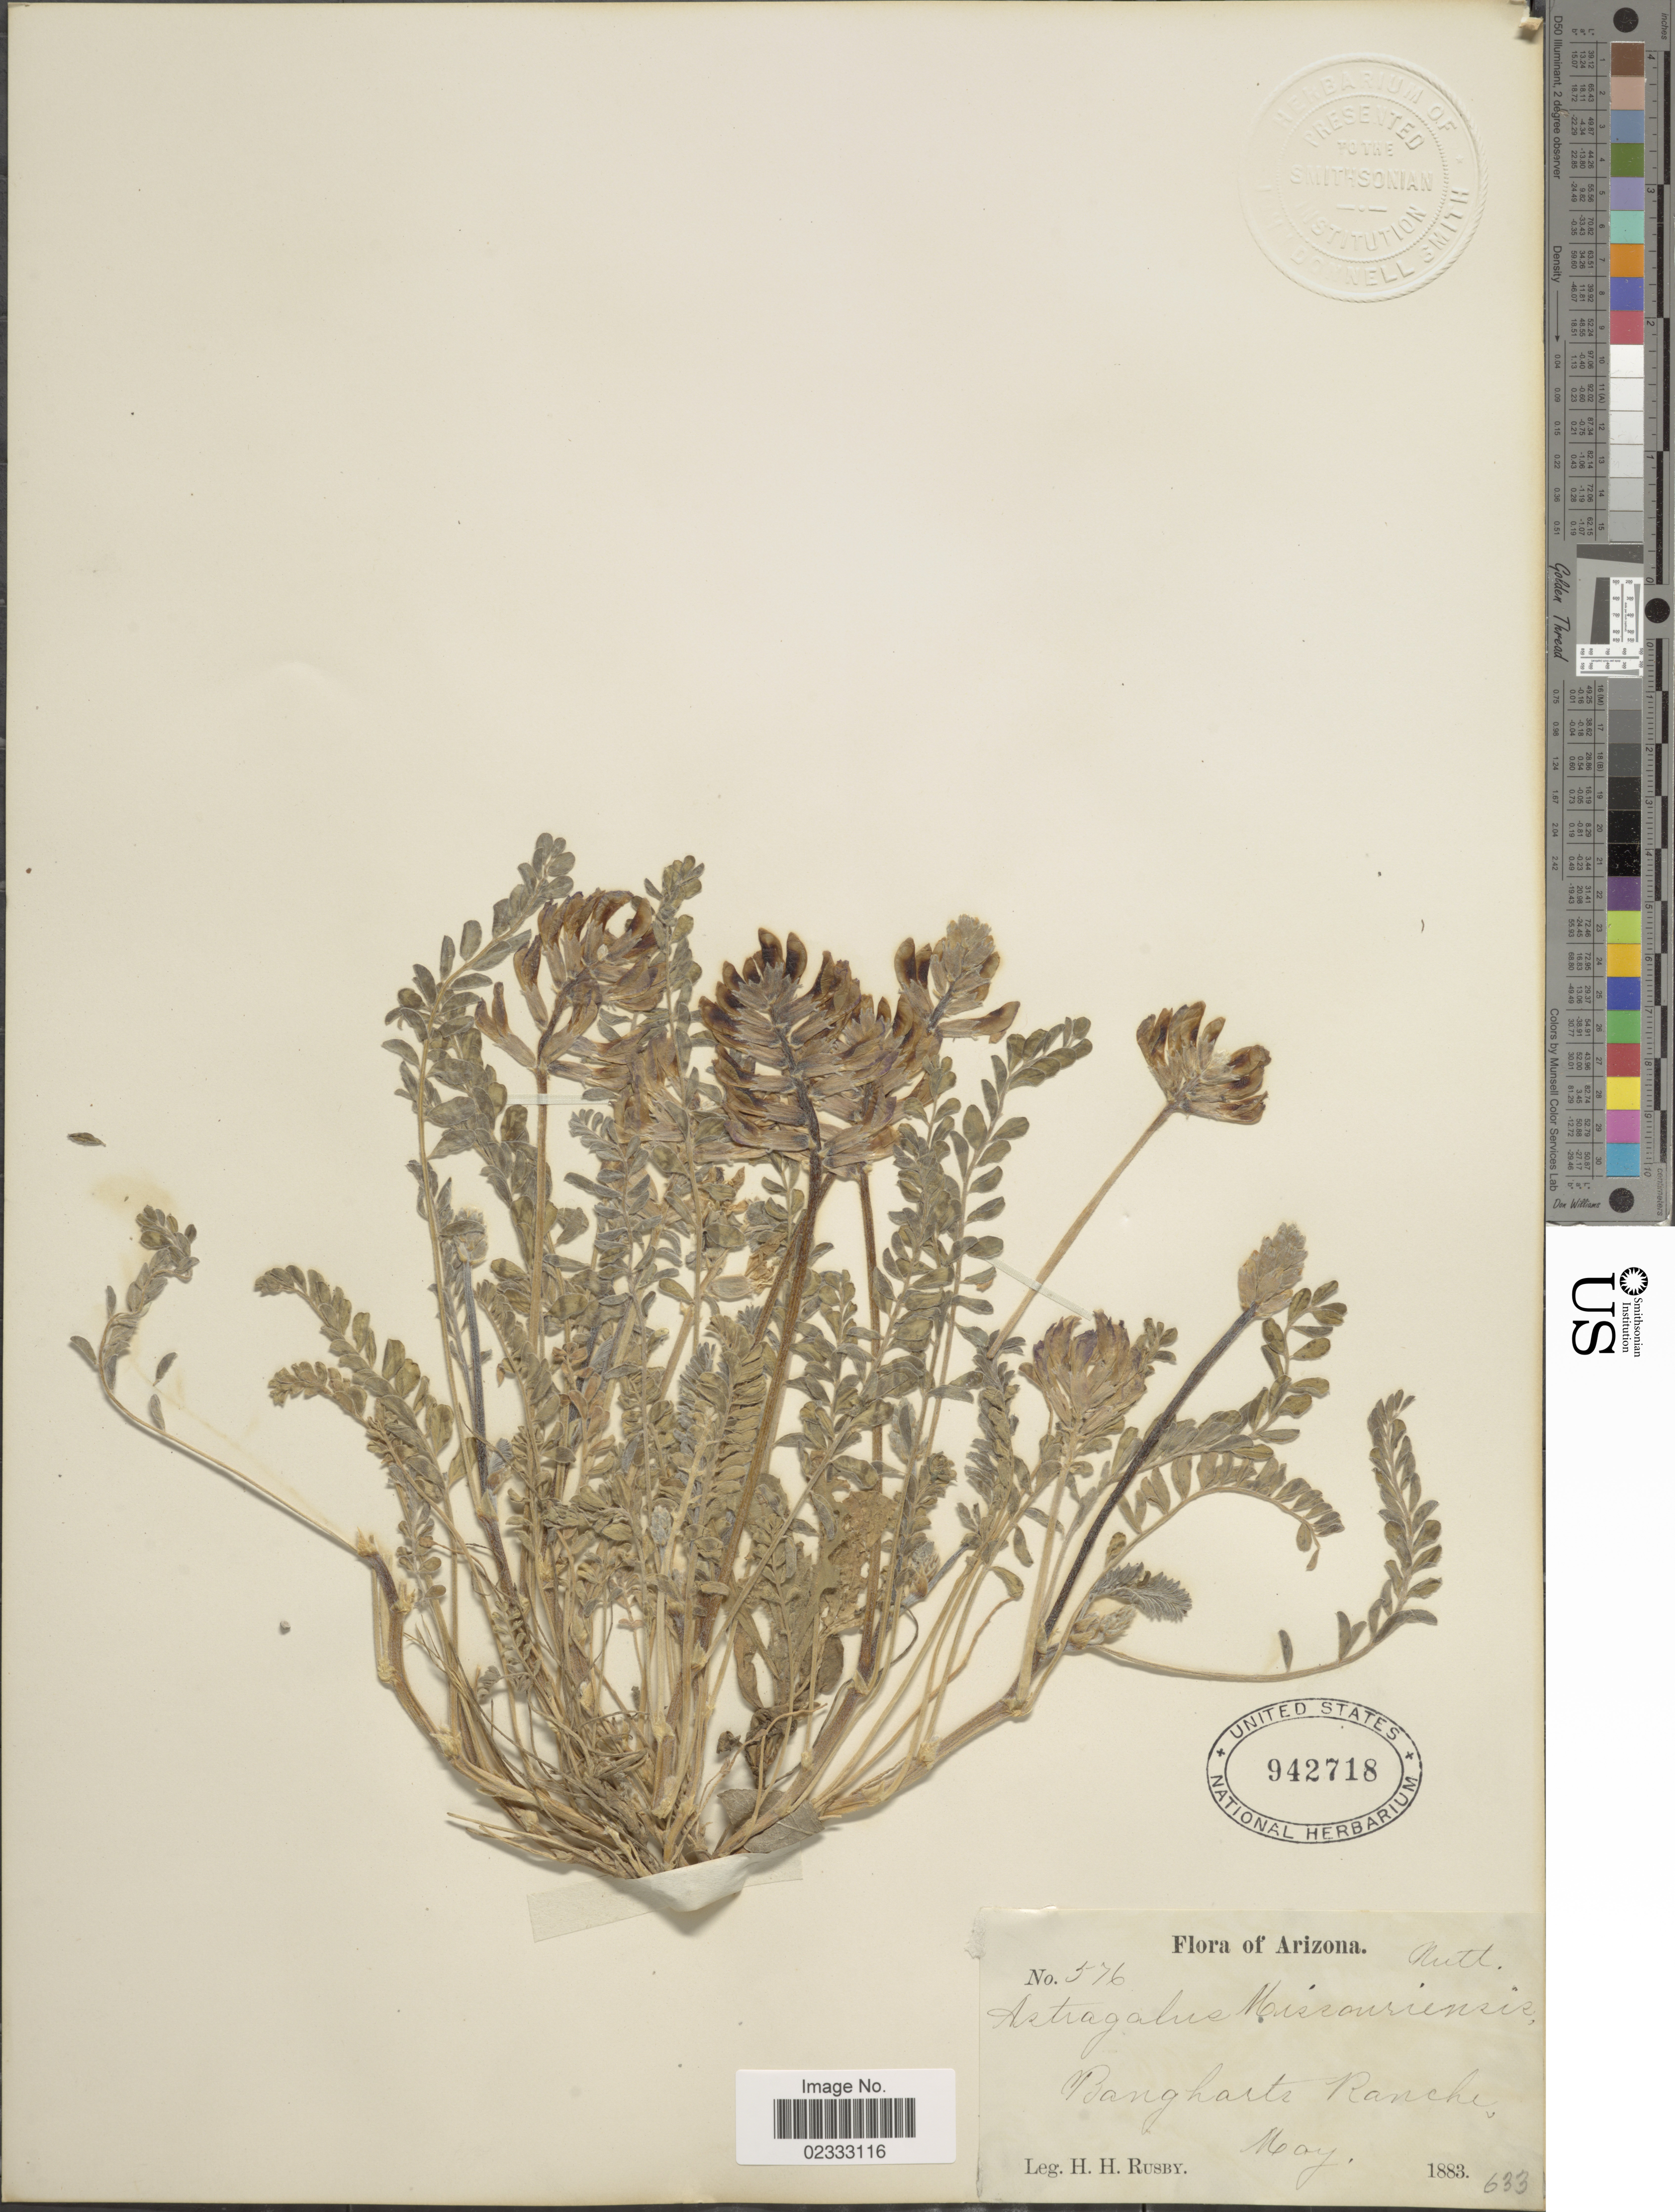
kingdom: Plantae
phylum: Tracheophyta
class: Magnoliopsida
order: Fabales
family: Fabaceae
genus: Astragalus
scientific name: Astragalus missouriensis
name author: Nutt.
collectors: H. H. Rusby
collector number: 576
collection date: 1883-05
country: United States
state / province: Arizona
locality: Arizona, Bangharte Ranche.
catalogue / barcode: US 942718